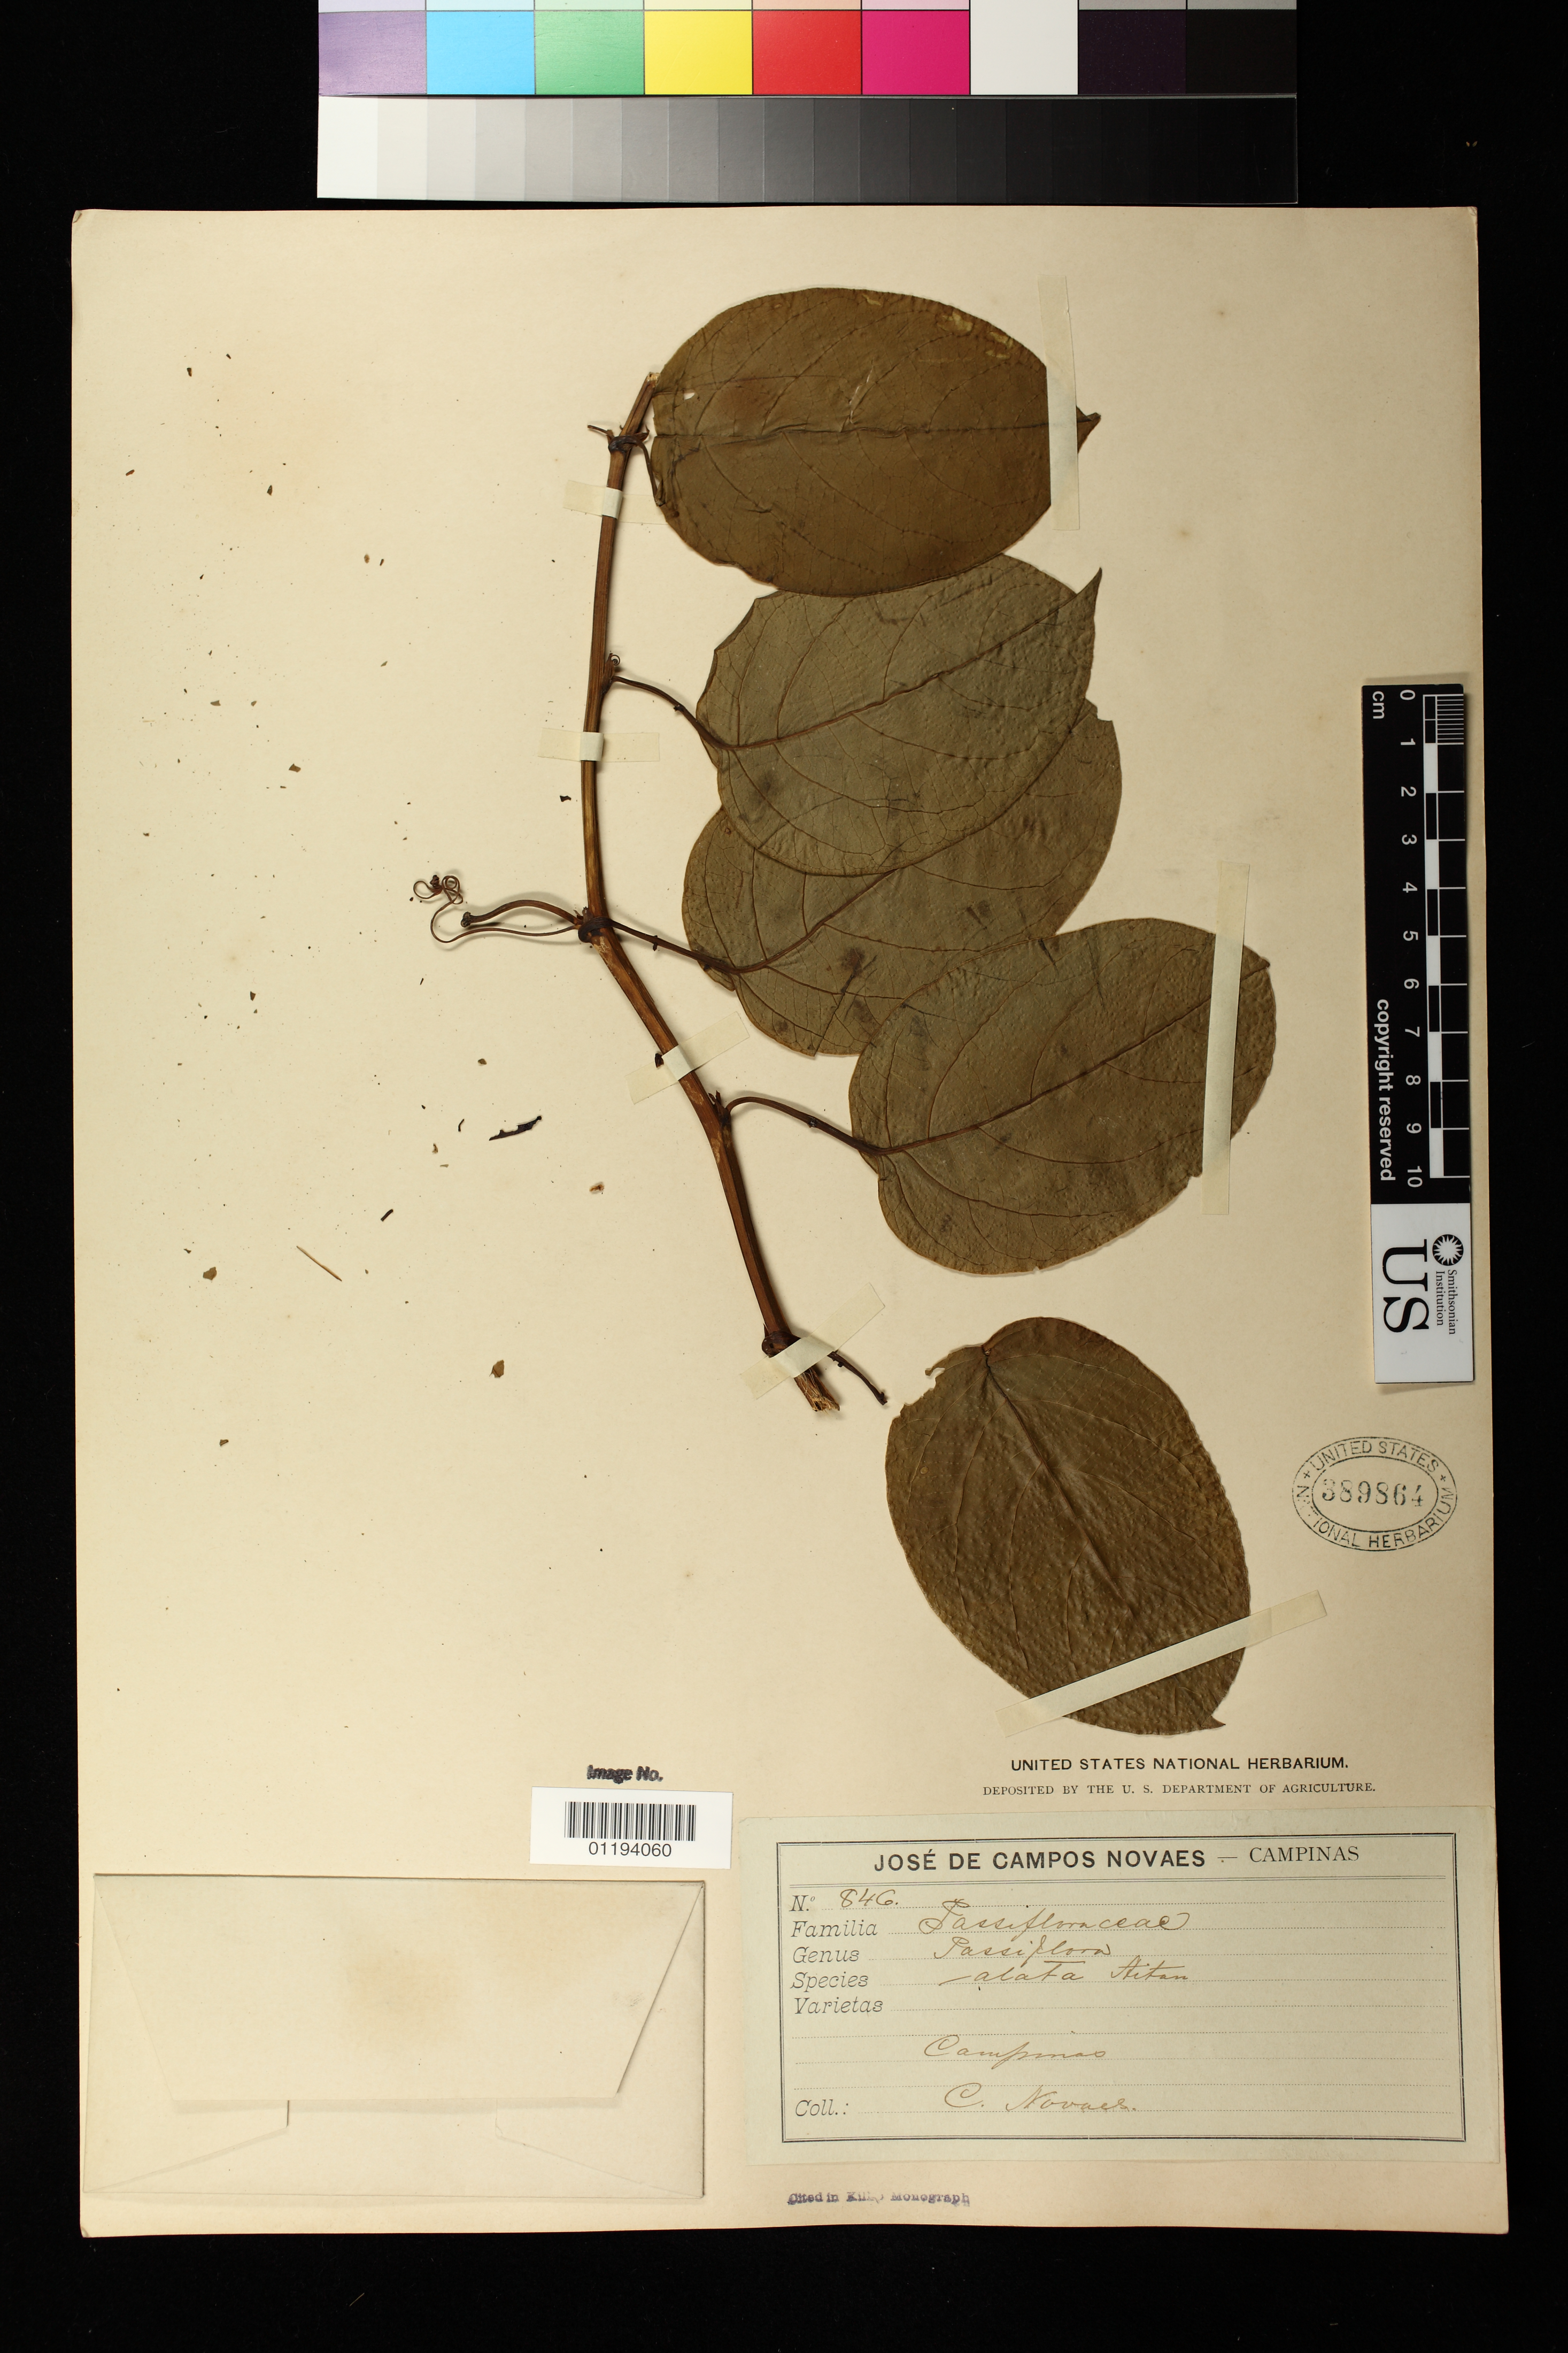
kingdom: Plantae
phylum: Tracheophyta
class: Magnoliopsida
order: Malpighiales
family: Passifloraceae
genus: Passiflora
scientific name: Passiflora alata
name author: Curtis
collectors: J. Novães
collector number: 846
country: Brazil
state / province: São Paulo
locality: Campinas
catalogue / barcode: US 389864